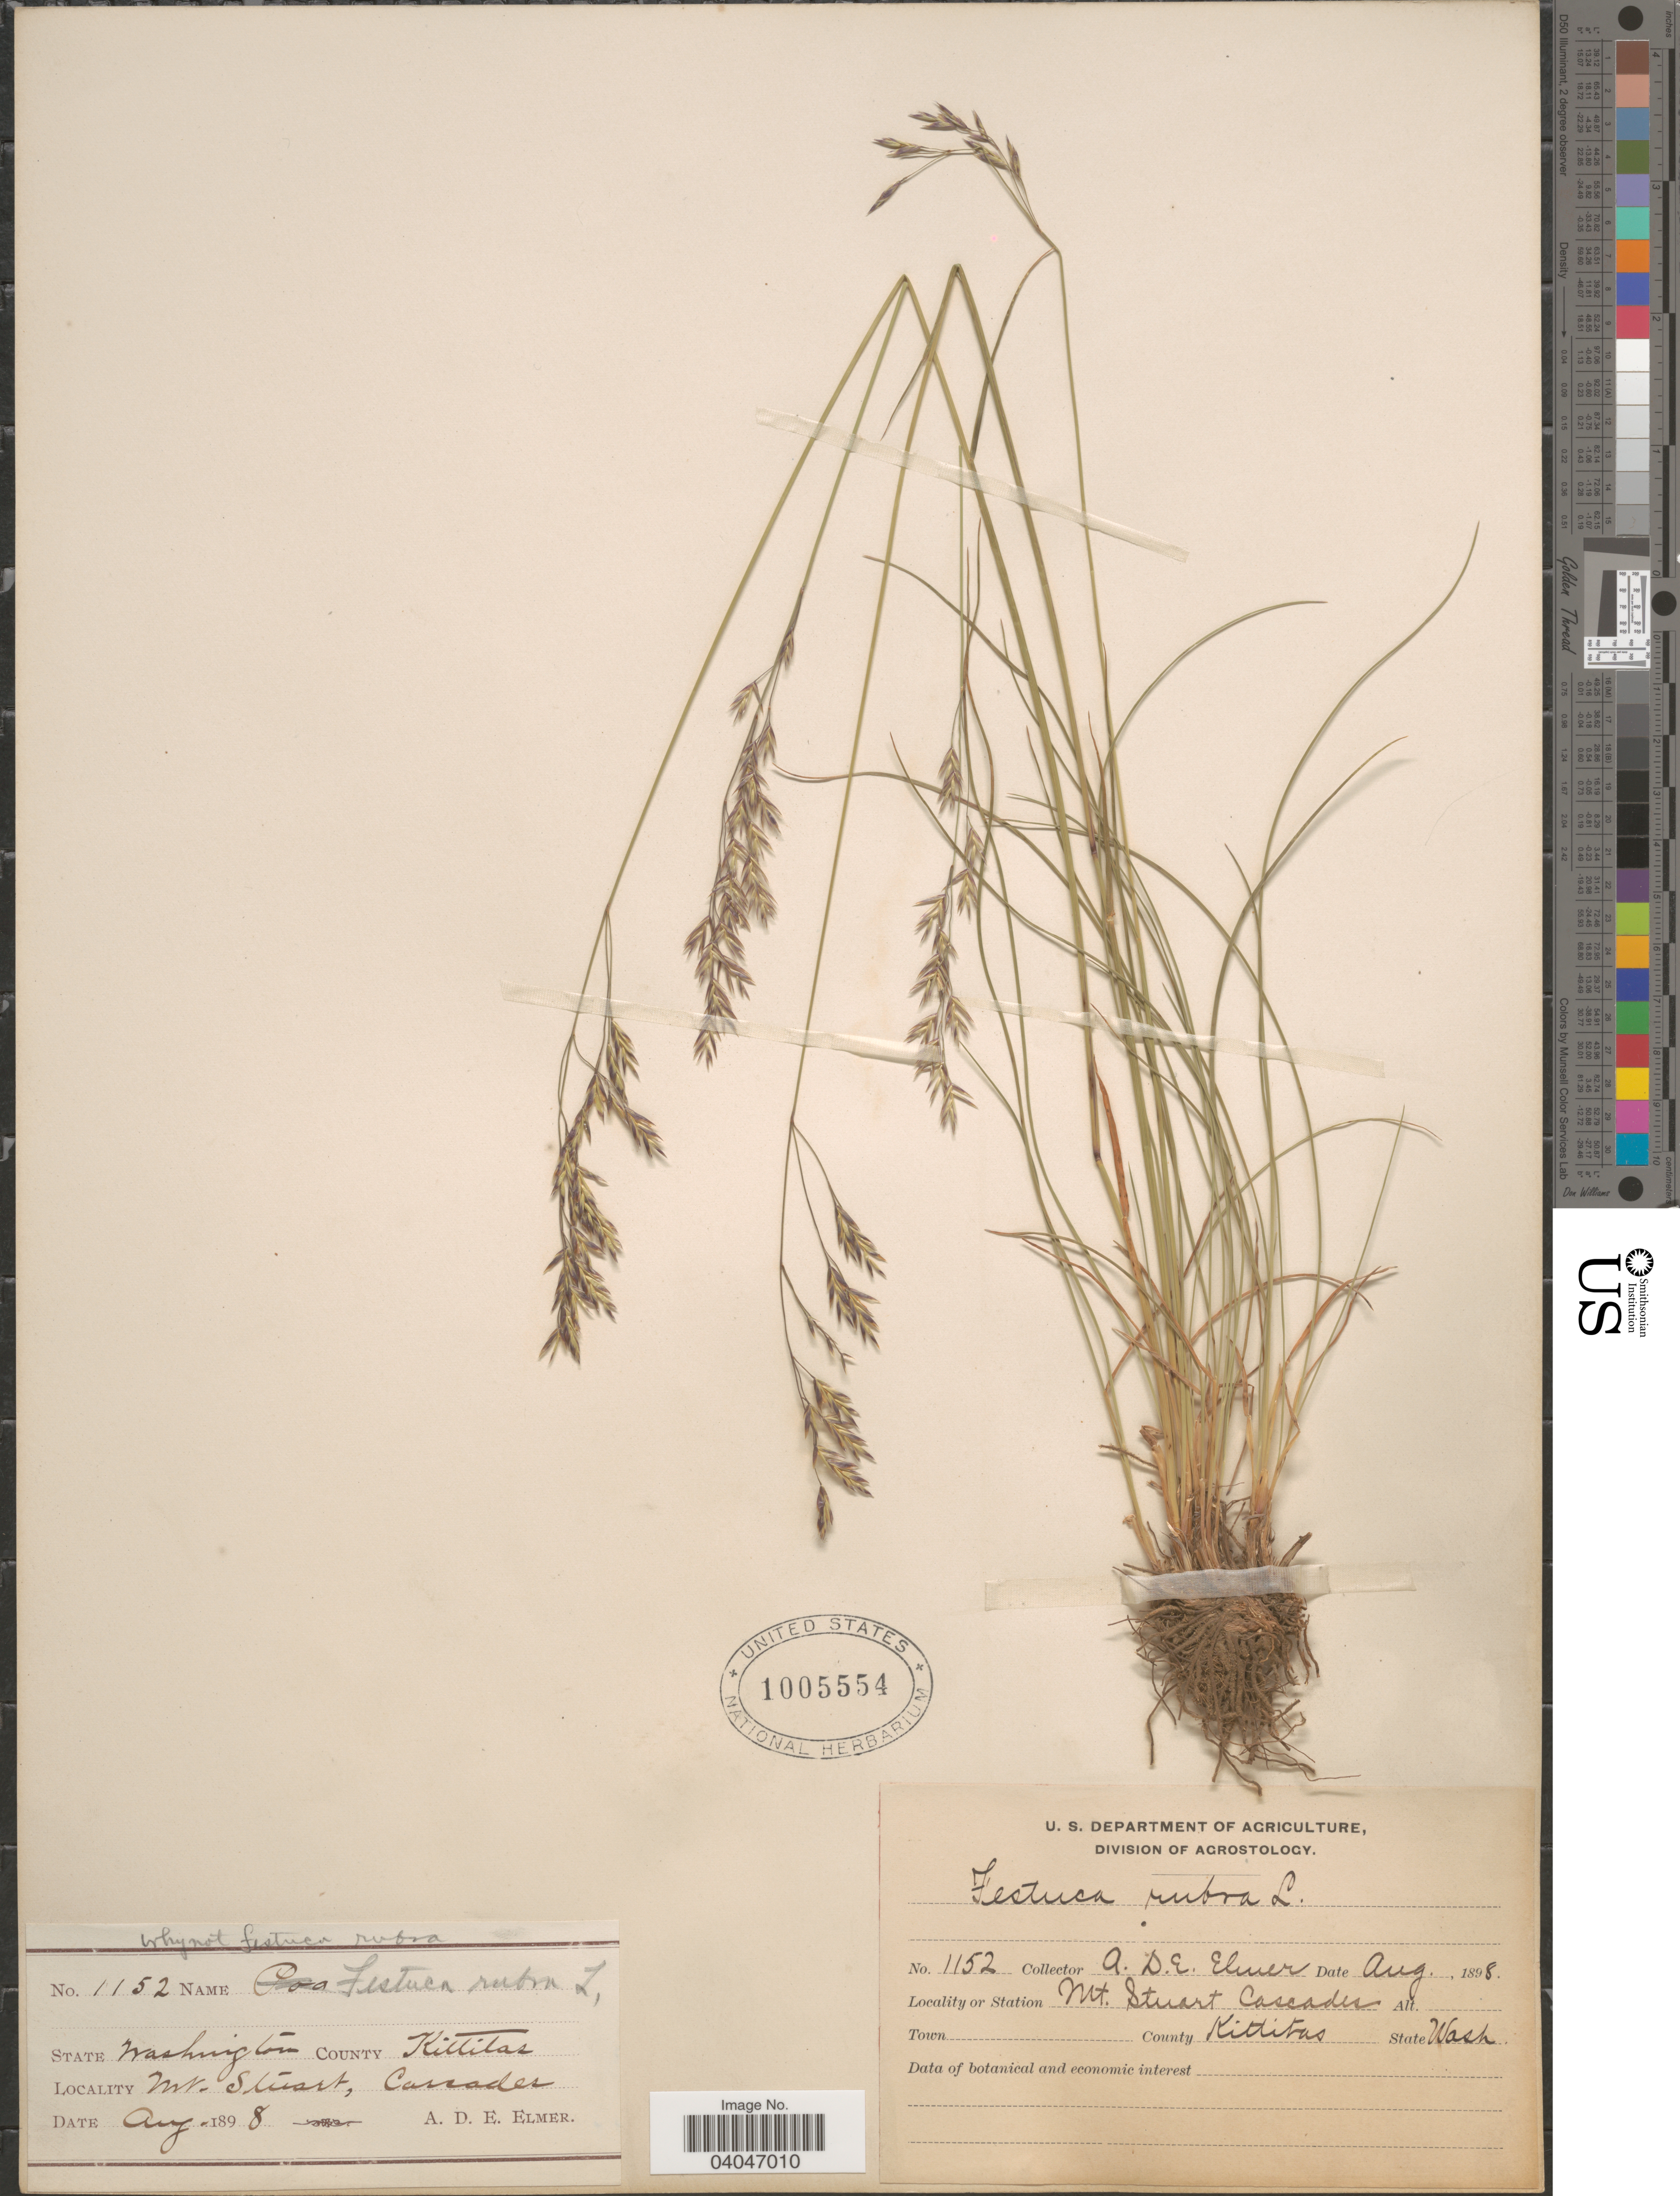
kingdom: Plantae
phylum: Tracheophyta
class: Liliopsida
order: Poales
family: Poaceae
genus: Festuca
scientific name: Festuca viridula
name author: Vasey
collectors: A. D. E. Elmer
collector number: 1152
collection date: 1898-08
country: United States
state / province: Washington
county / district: Kittitas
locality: County Kittitas. Mt. Stuart, Cascades.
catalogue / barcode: US 1005554